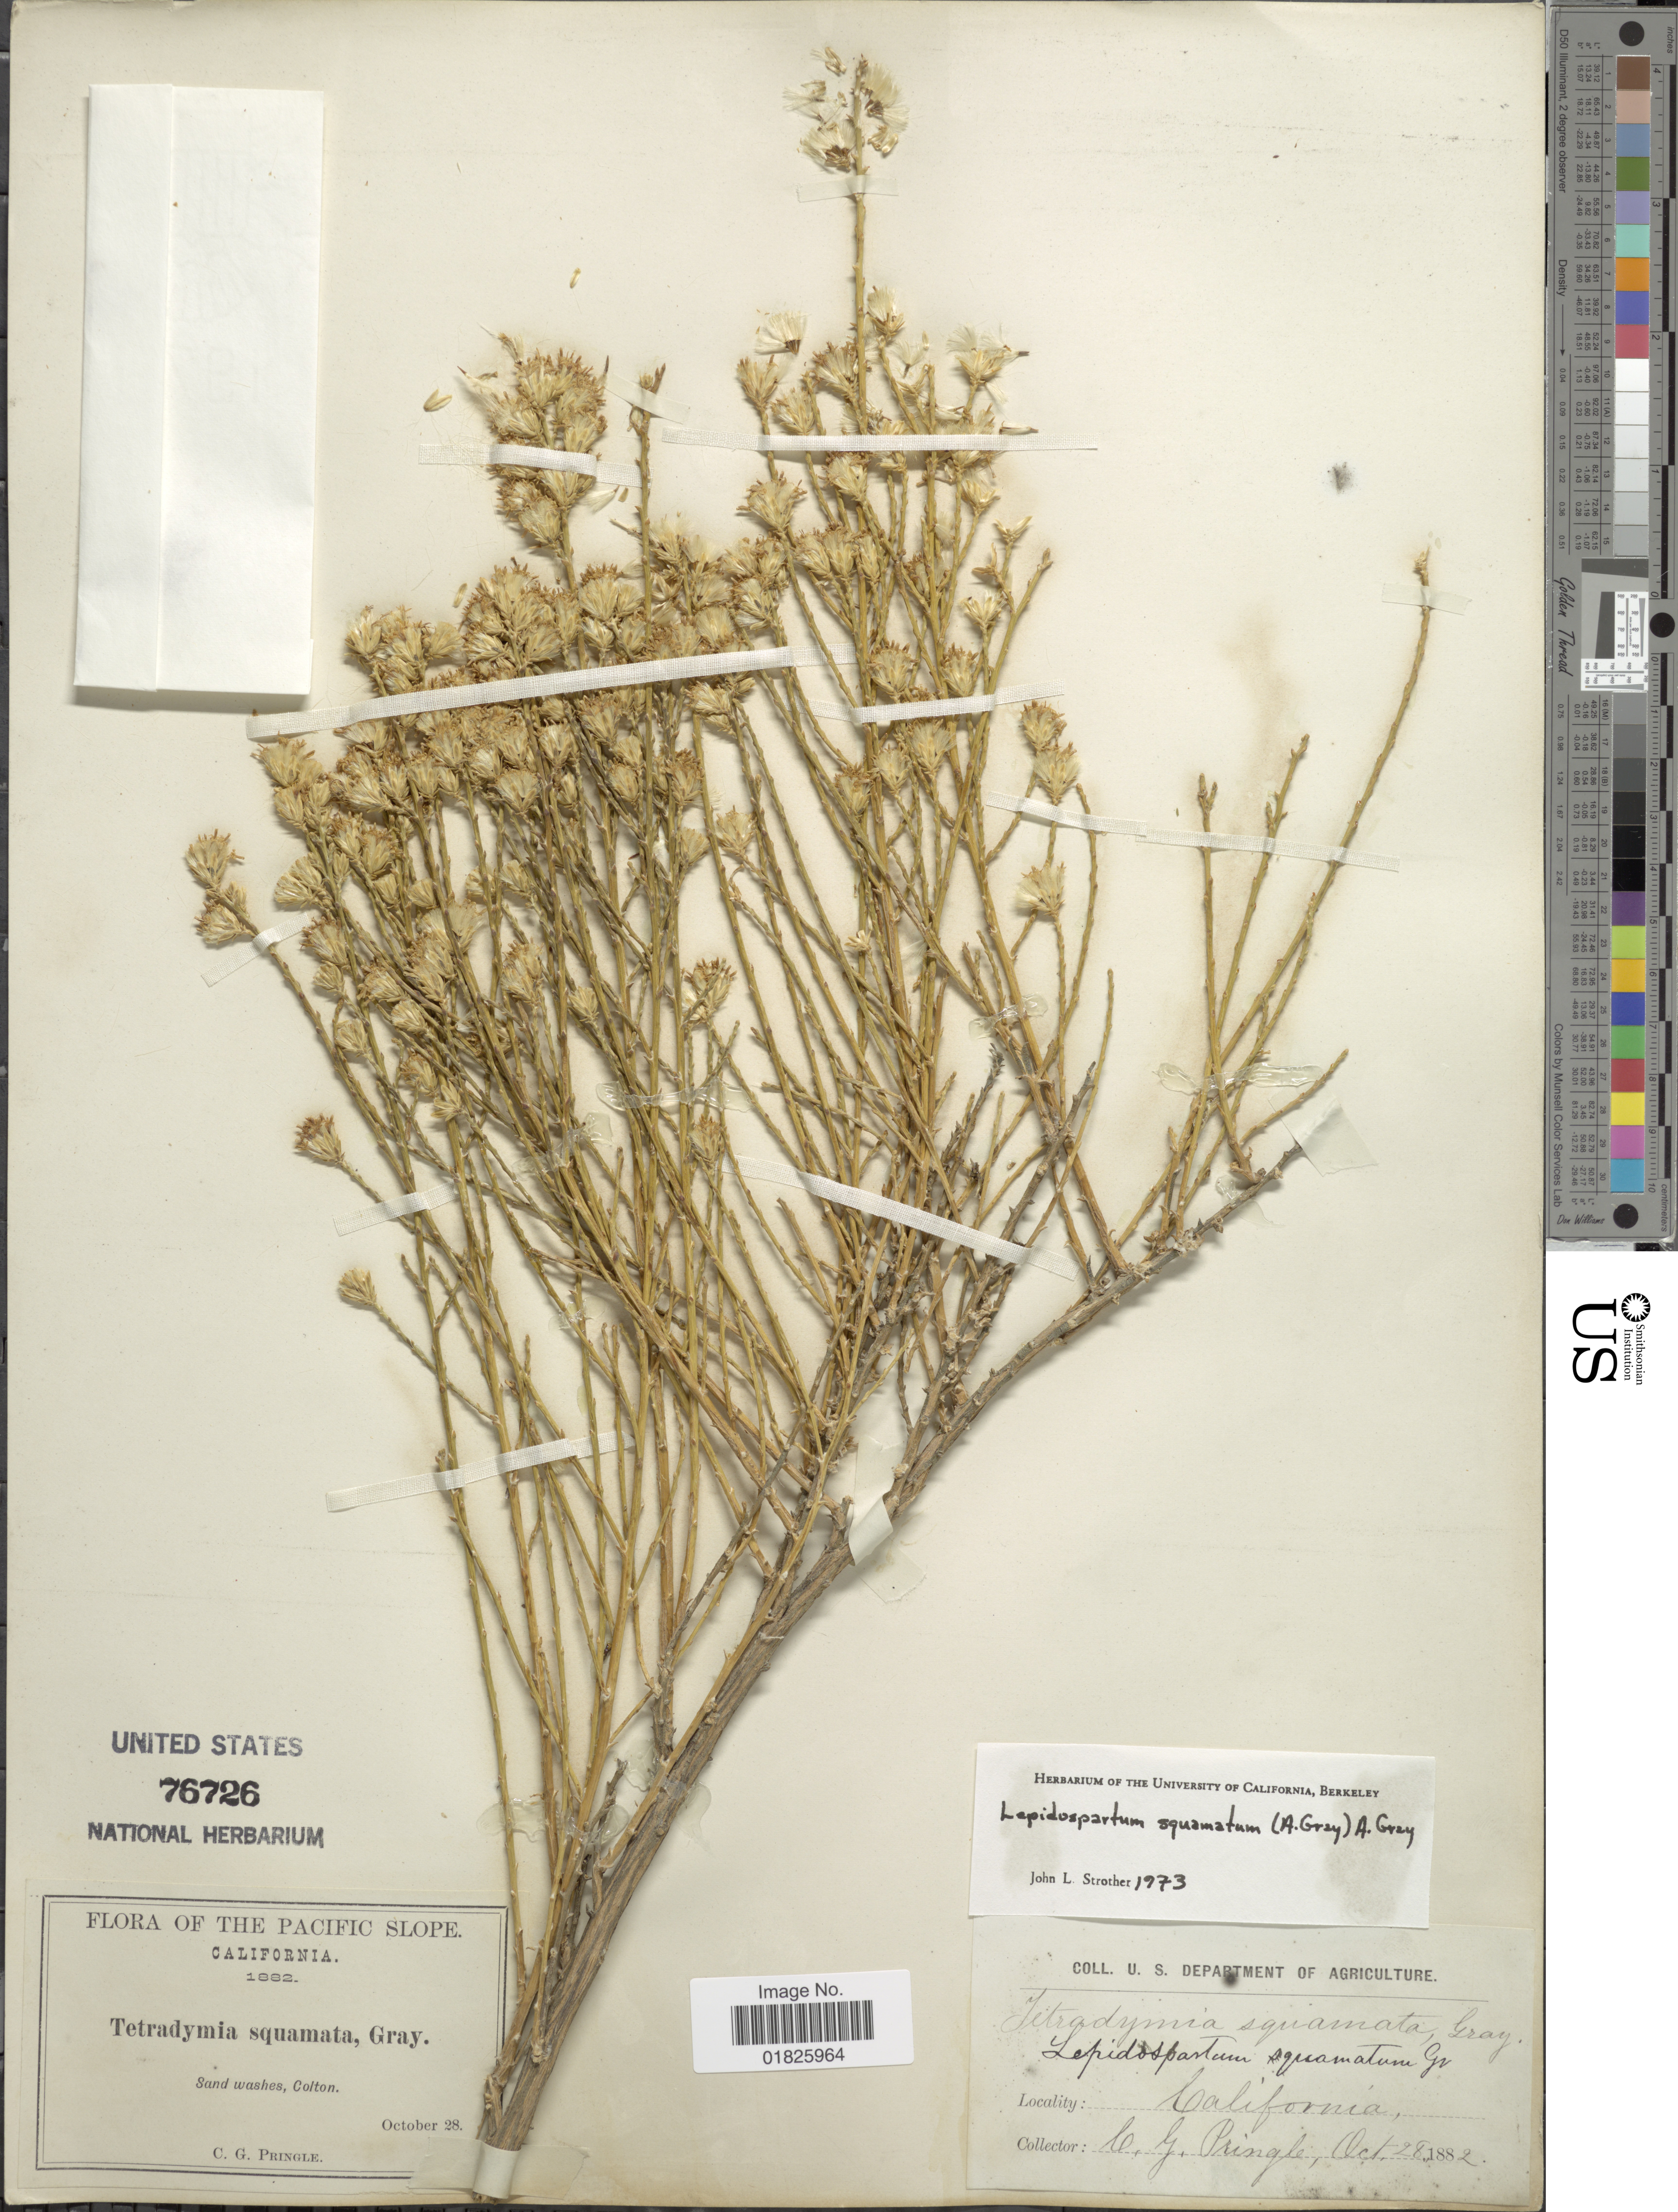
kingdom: Plantae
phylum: Tracheophyta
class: Magnoliopsida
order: Asterales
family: Asteraceae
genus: Lepidospartum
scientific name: Lepidospartum squamatum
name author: A. Gray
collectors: C. G. Pringle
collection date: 1882-10-28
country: United States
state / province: California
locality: The Pacific Slope, Colton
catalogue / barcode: US 76726